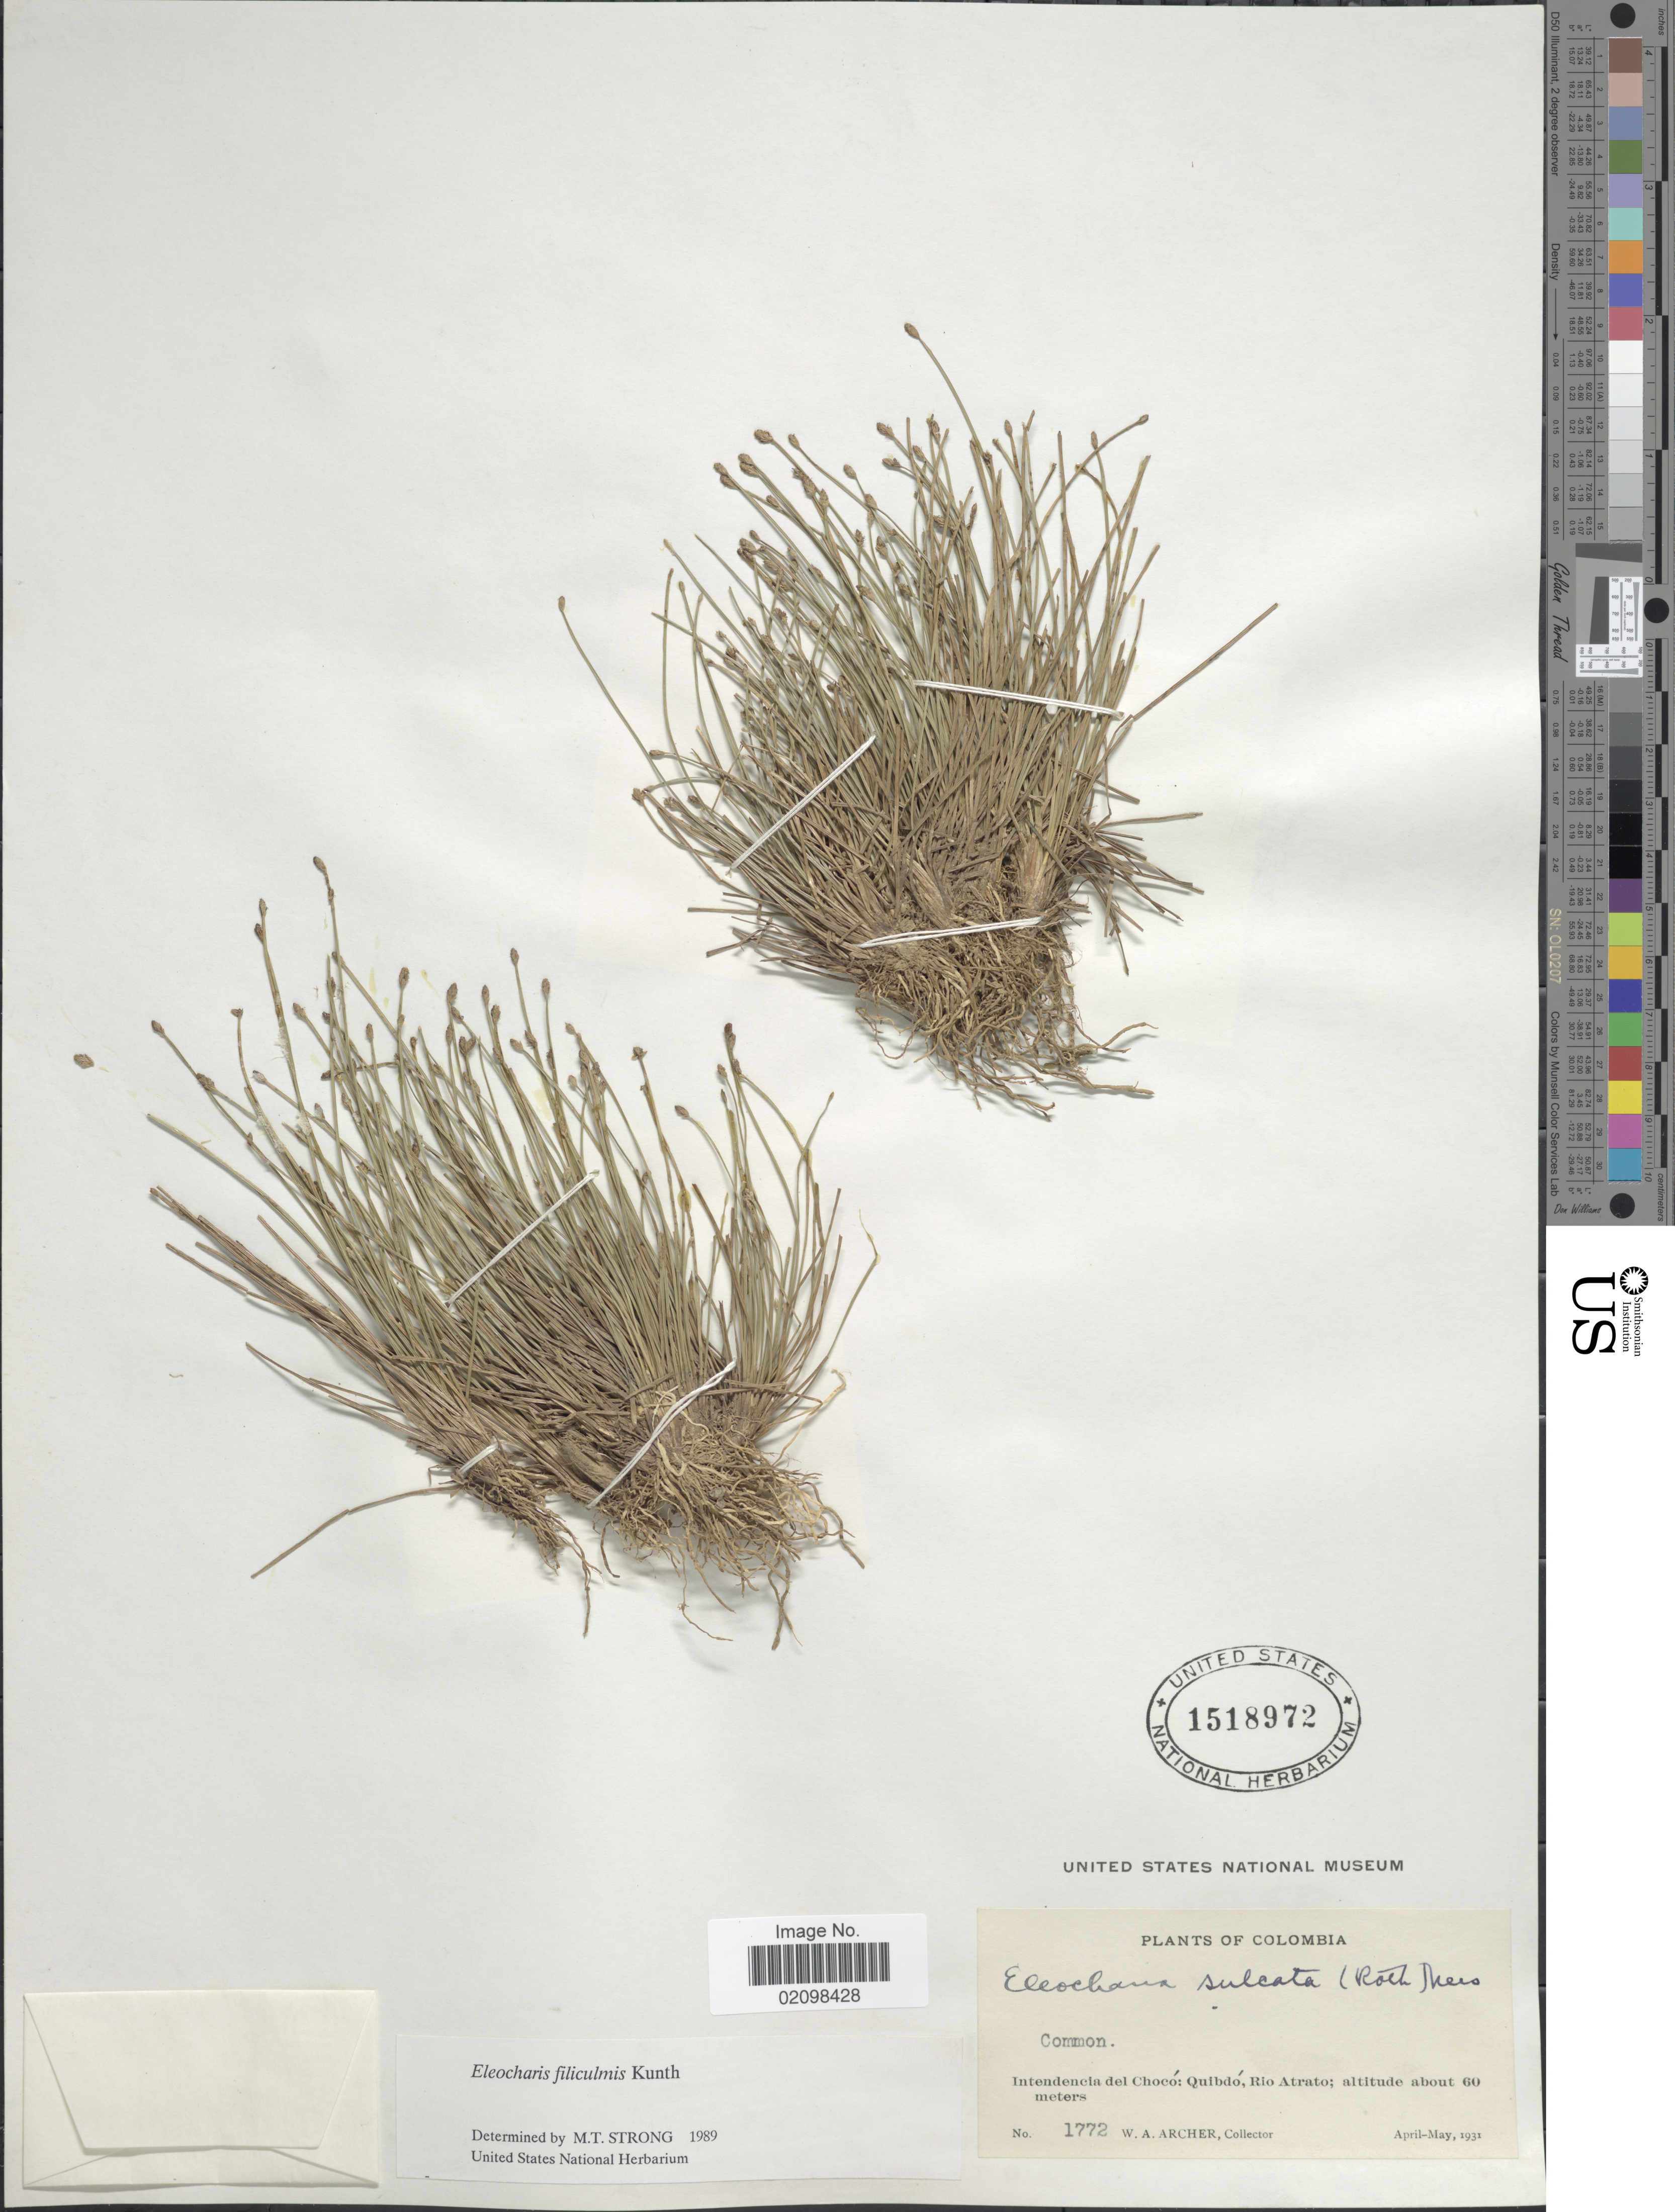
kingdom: Plantae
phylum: Tracheophyta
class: Liliopsida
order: Poales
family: Cyperaceae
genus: Eleocharis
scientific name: Eleocharis filiculmis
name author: Kunth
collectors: W. A. Archer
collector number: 1772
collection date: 1931-04/1931-05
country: Colombia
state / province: Chocó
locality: Quibdó, Rio Atrato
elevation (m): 60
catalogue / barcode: US 1518972